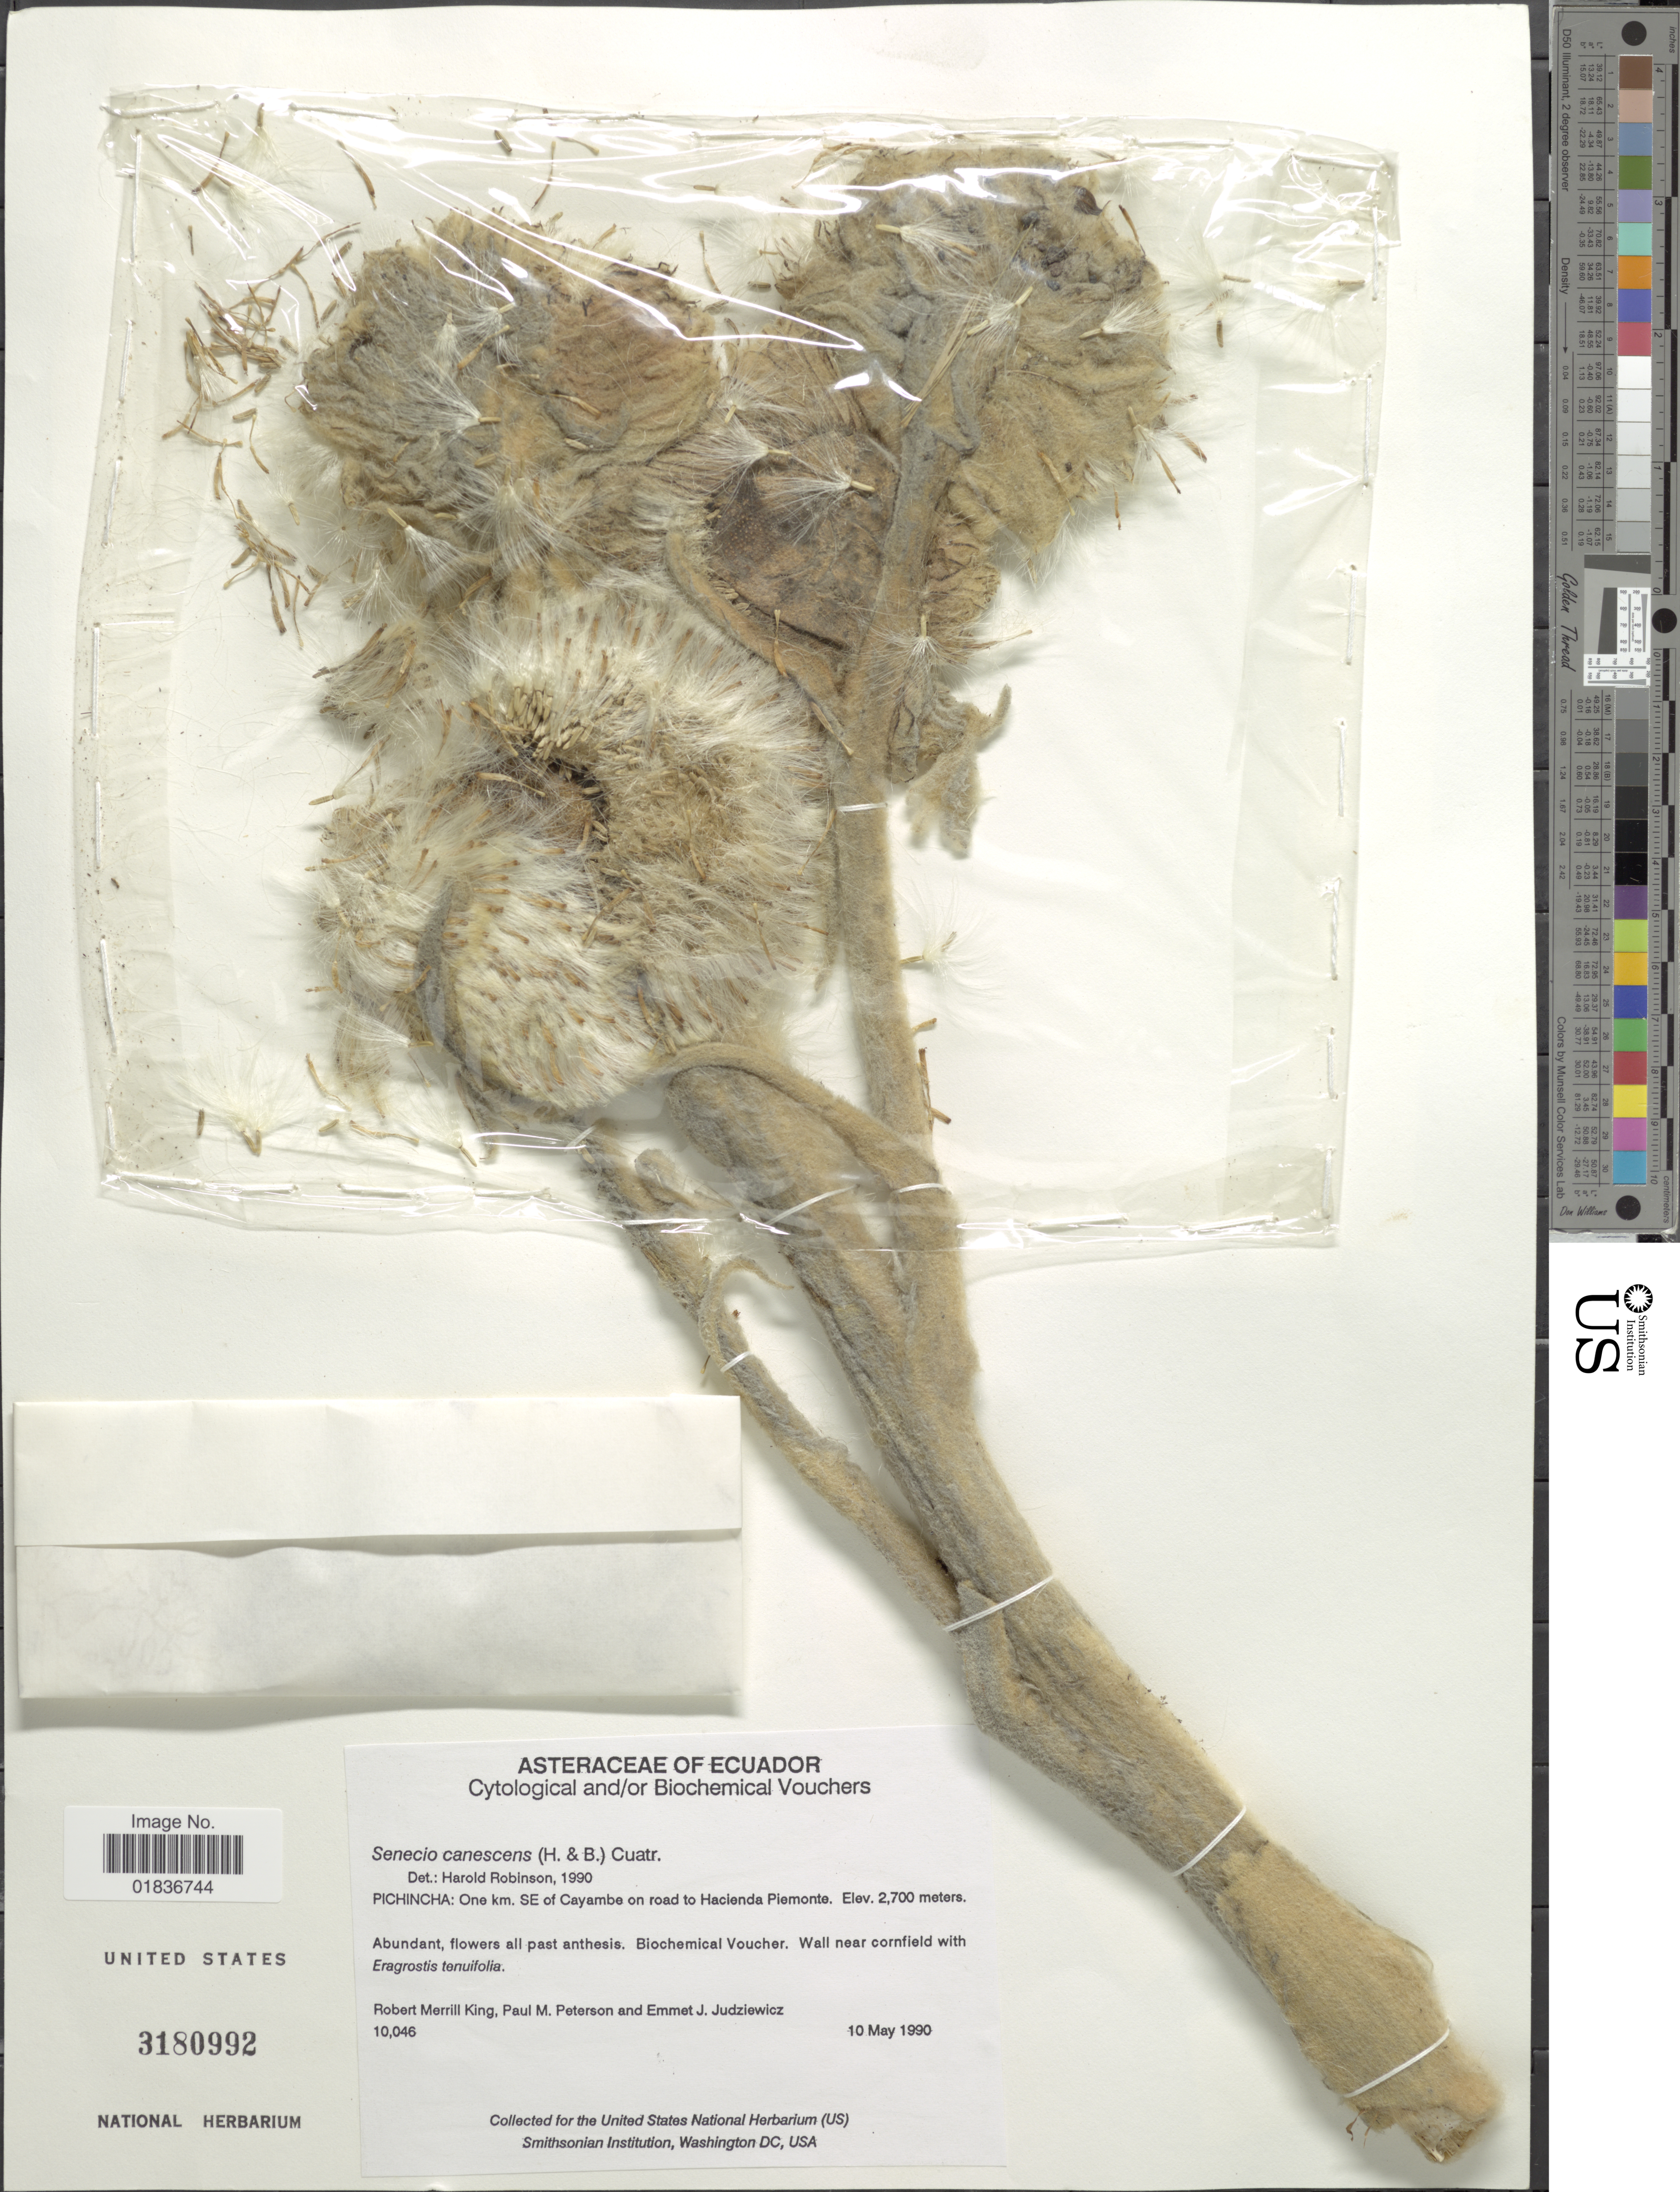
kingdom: Plantae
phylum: Tracheophyta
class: Magnoliopsida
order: Asterales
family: Asteraceae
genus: Senecio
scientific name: Senecio canescens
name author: (Bonpl.) Cuatrec.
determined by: Salomon, Luciana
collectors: R. M. King, P. M. Peterson & E. J. Judziewicz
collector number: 10046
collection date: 1990-05-10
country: Ecuador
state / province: Pichincha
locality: Pichincha: One km. SE of Cayambe on road to Hacienda Piemonte.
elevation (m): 2700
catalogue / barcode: US 3180992